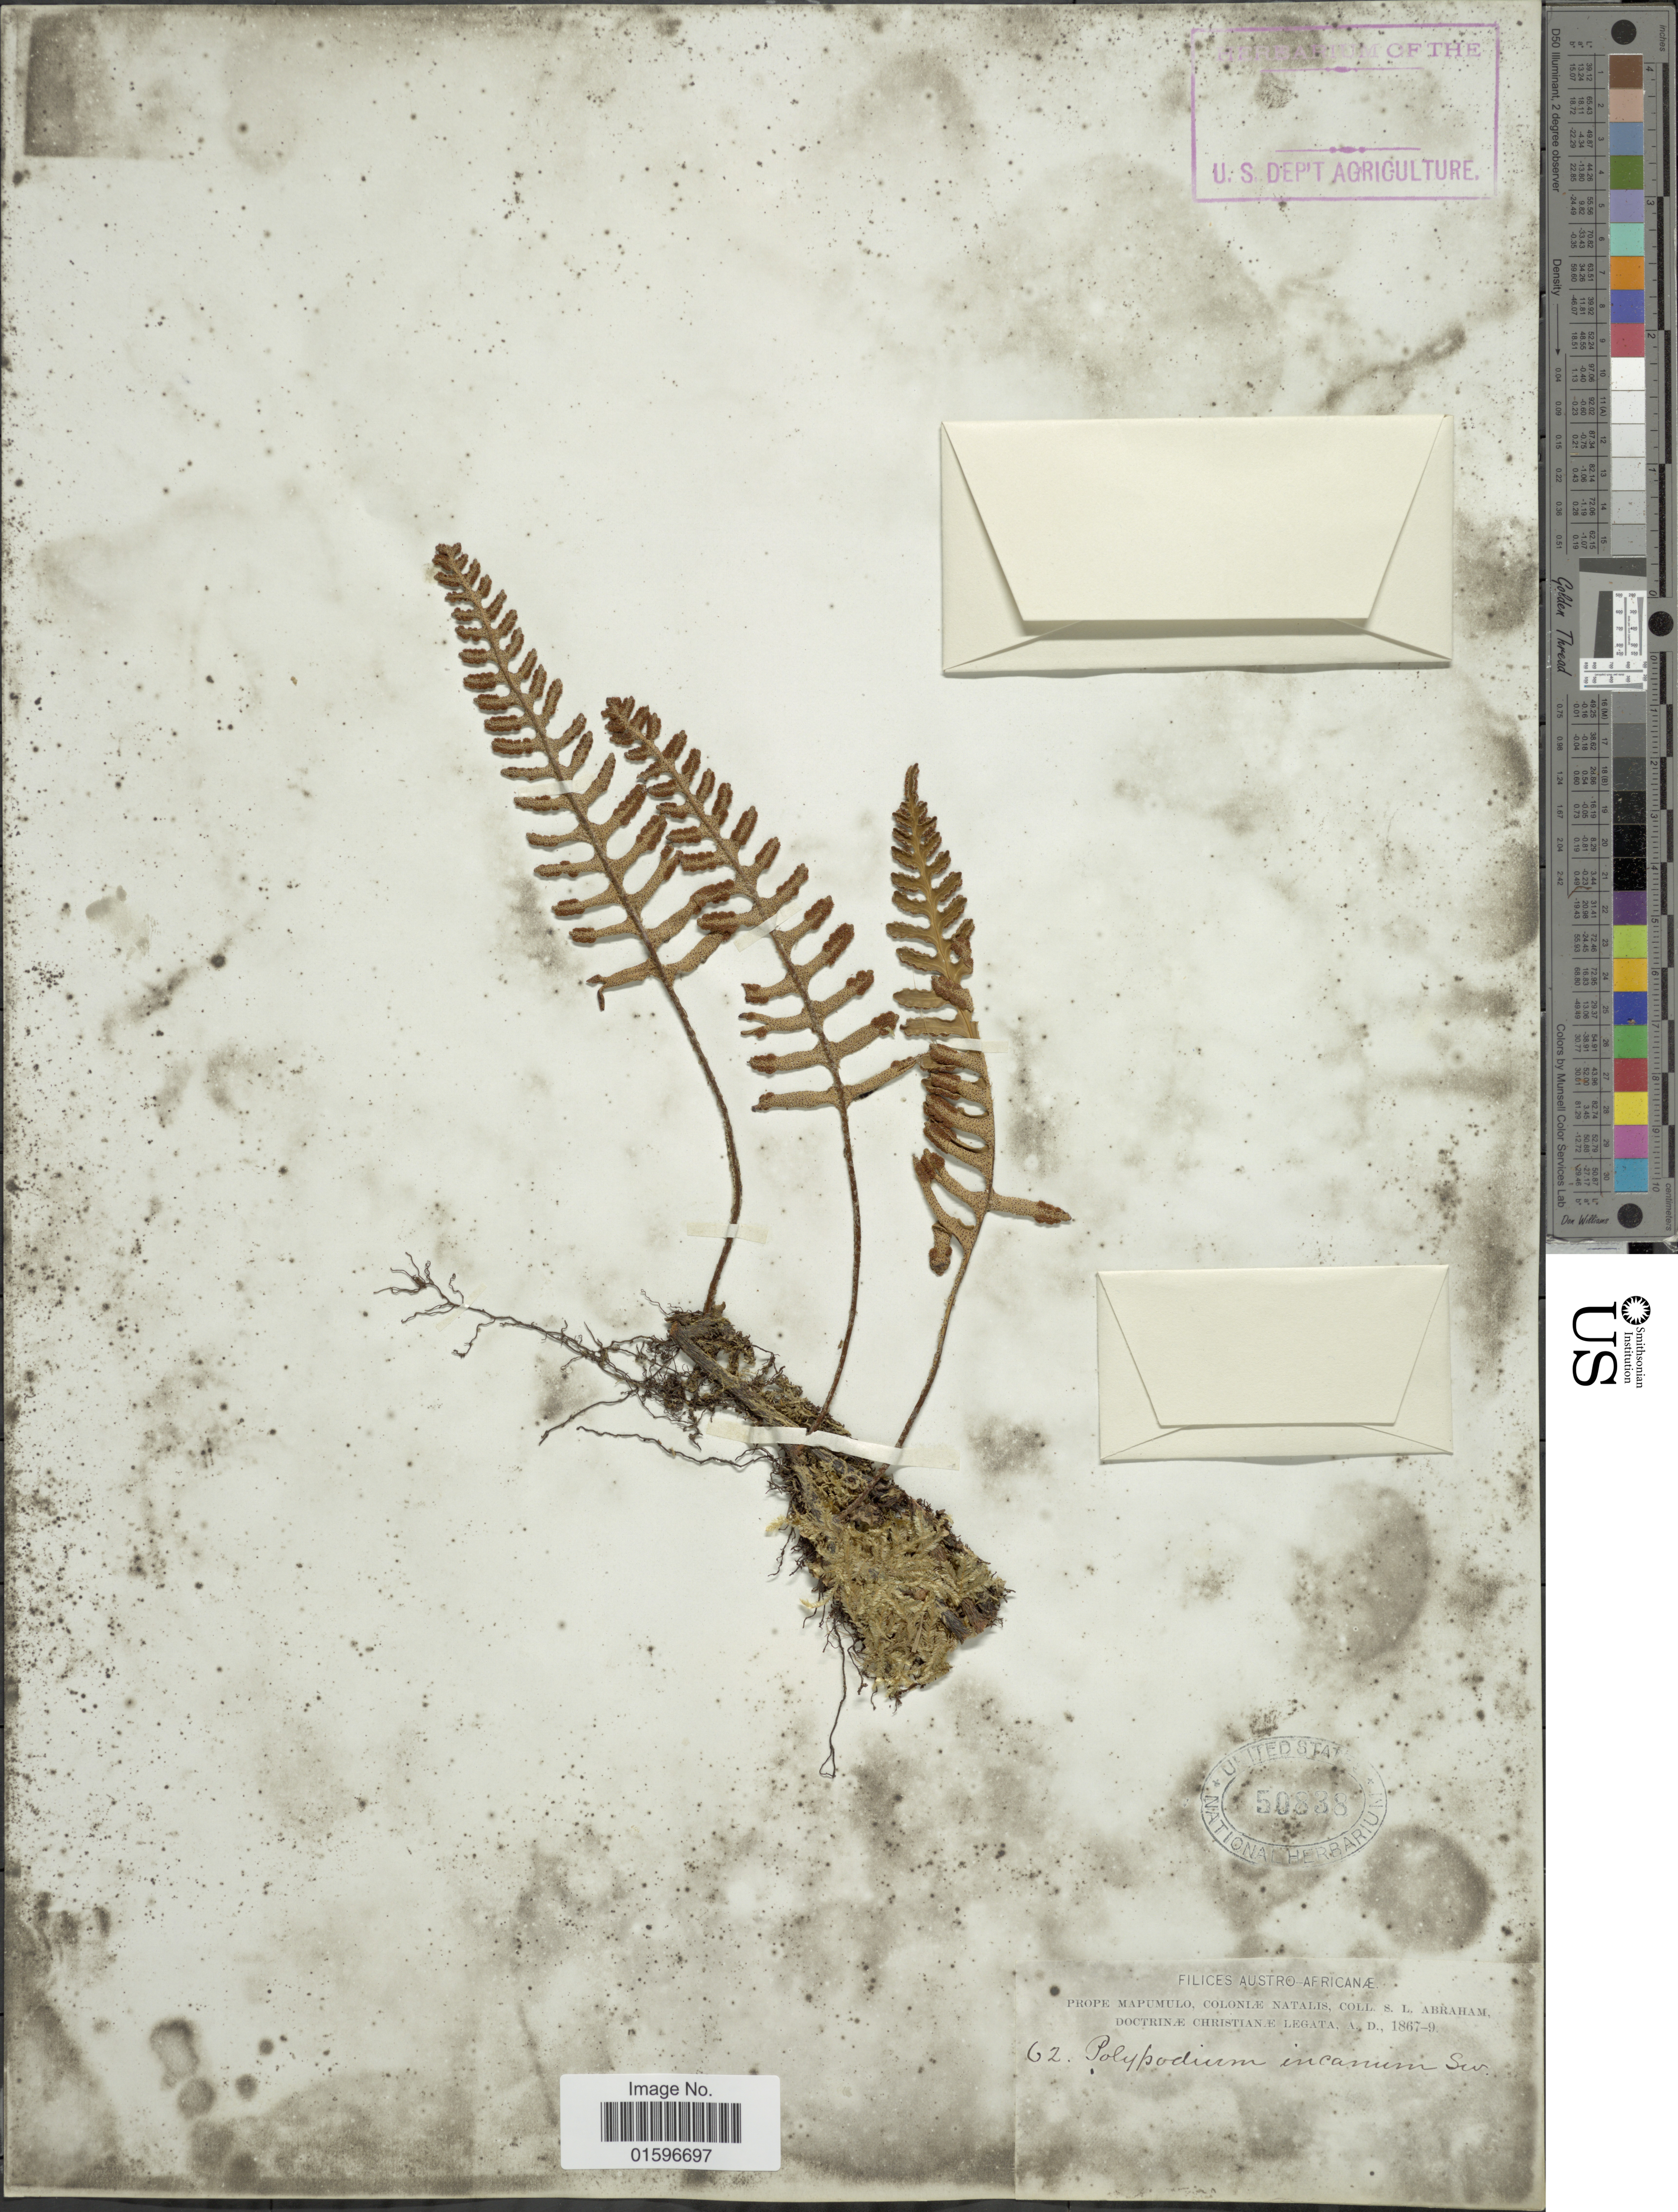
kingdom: Plantae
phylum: Tracheophyta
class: Polypodiopsida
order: Polypodiales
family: Polypodiaceae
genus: Polypodium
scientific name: Polypodium eckloni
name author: Kunze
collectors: S. Abraham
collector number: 62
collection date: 1867/1869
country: South Africa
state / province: KwaZulu-Natal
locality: Austro - Africanæ, prope Mapumulo, colonie Natalis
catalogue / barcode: US 50838